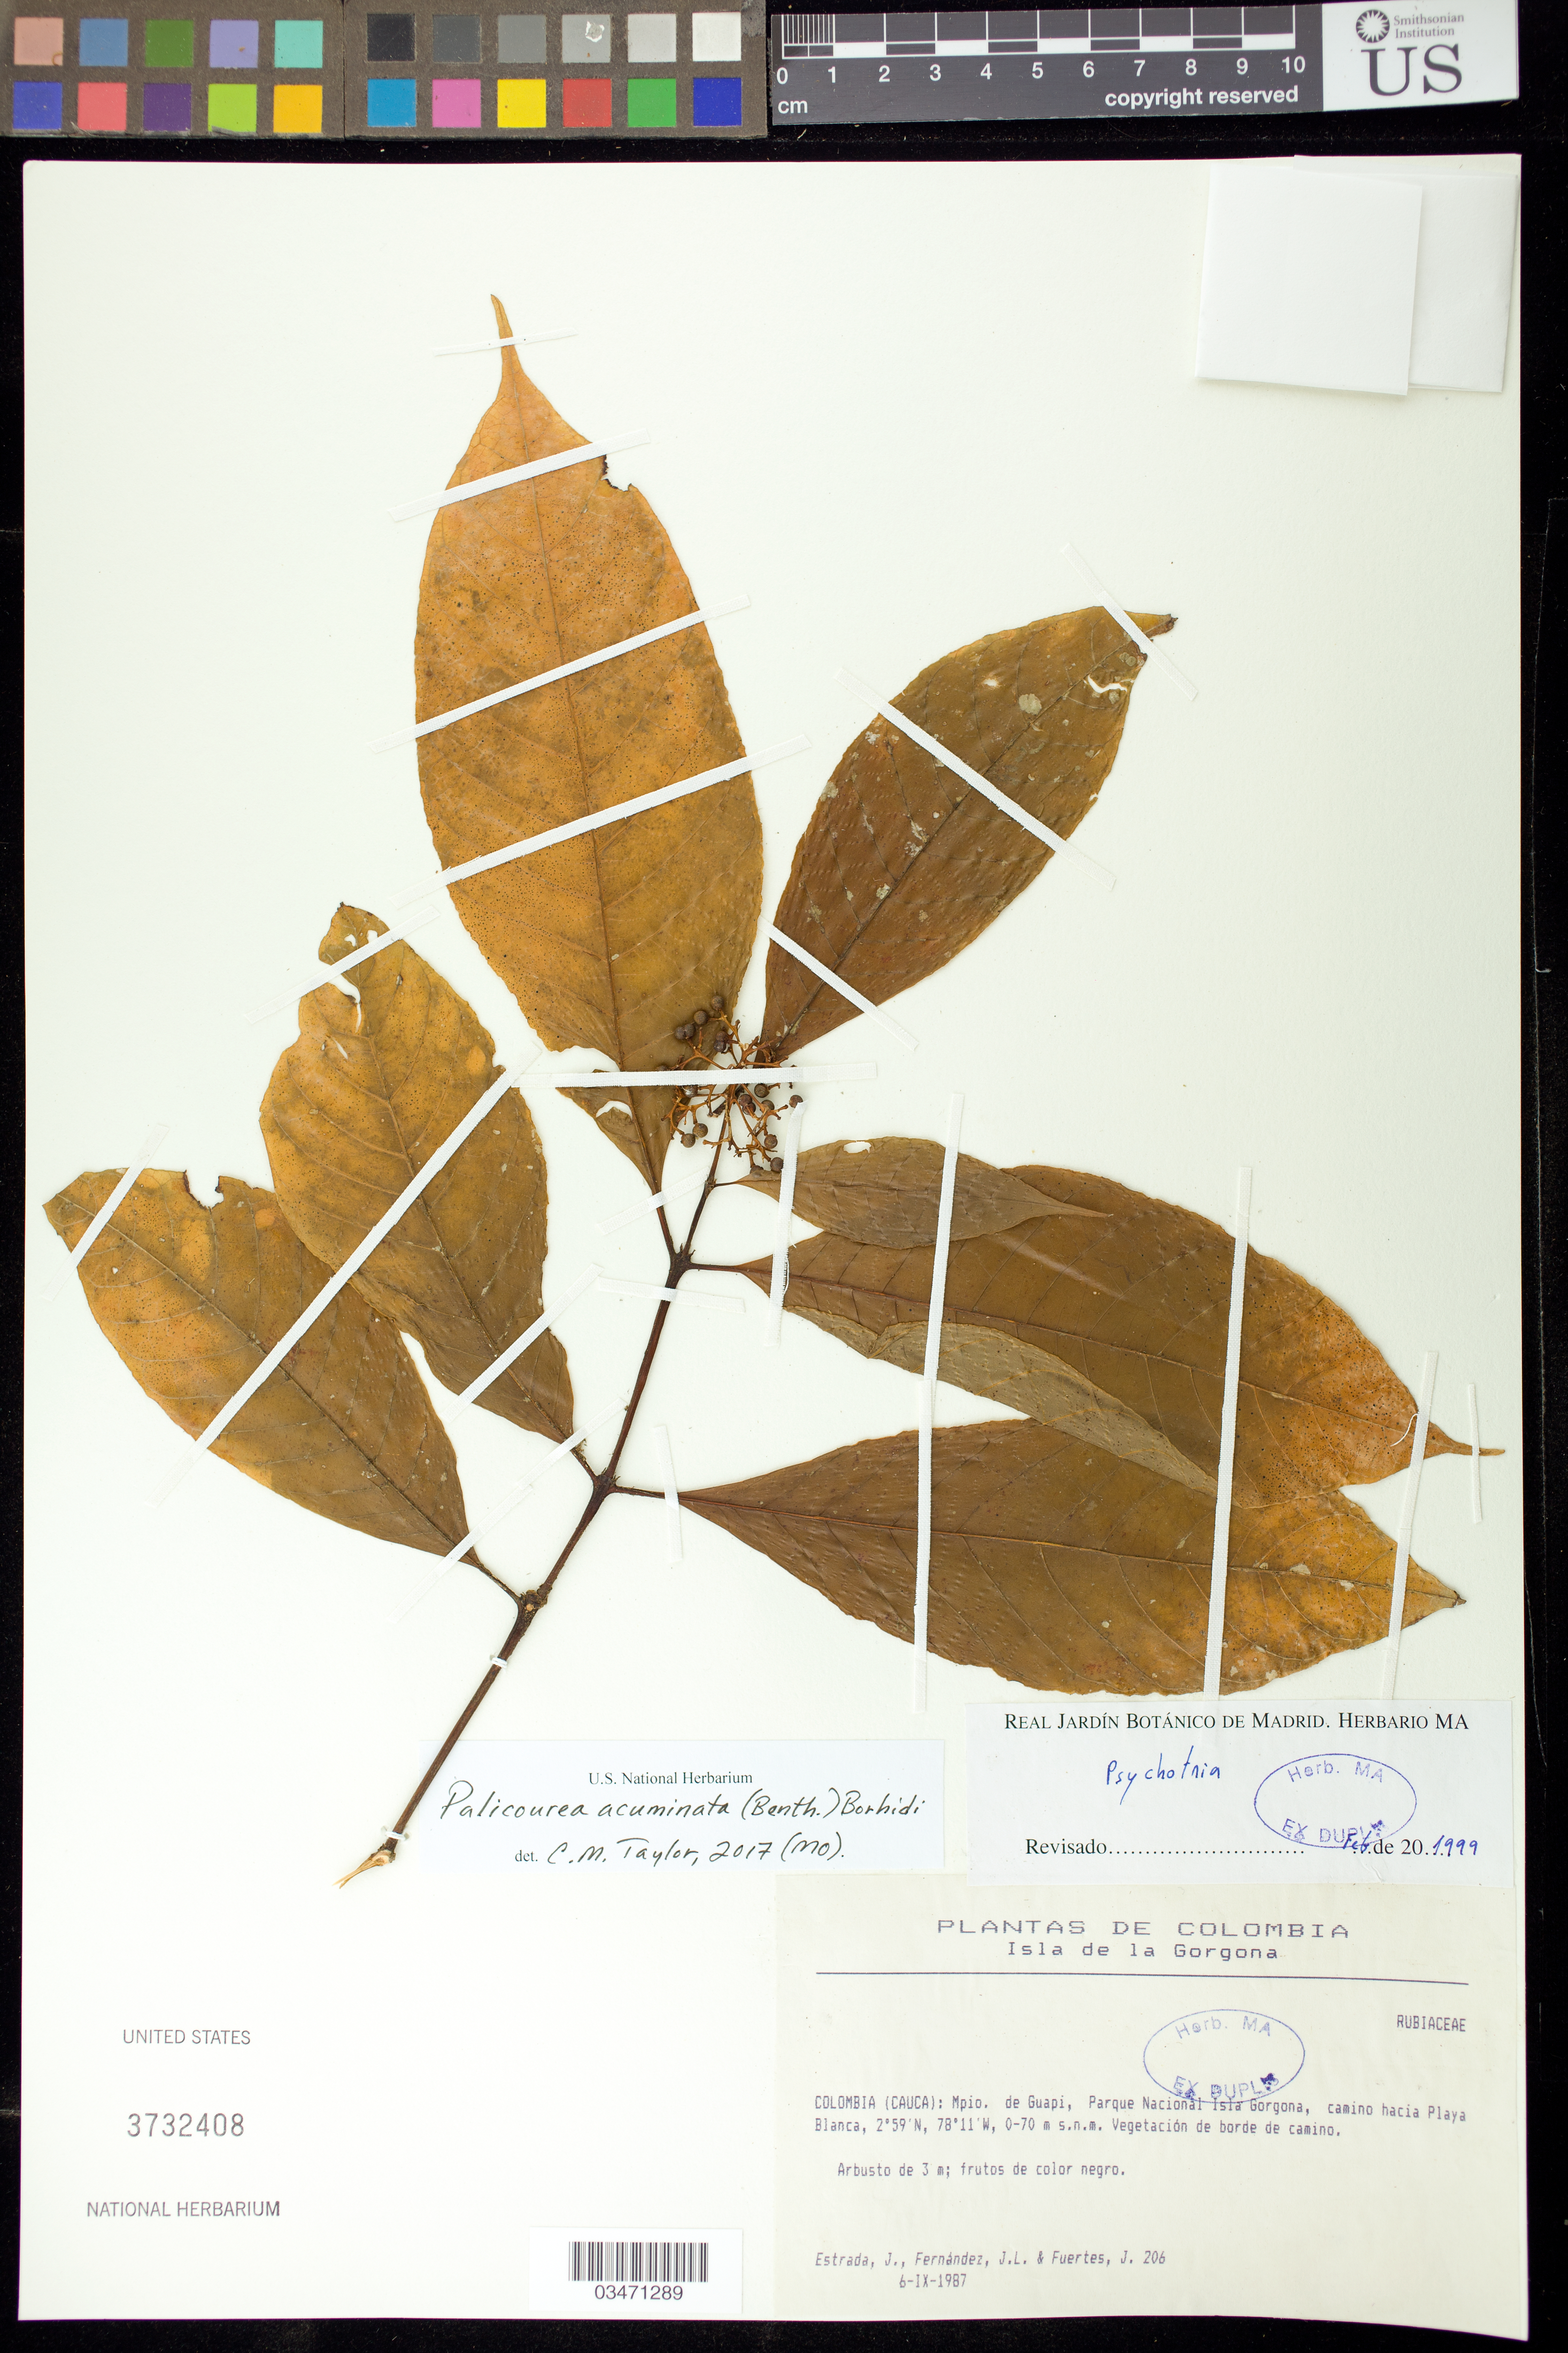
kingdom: Plantae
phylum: Tracheophyta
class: Magnoliopsida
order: Gentianales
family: Rubiaceae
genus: Palicourea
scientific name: Palicourea acuminata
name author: (Benth.) Borhidi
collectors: J. Estrada, J. Fernandez & J. Fuertes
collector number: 206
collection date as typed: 06-IX-1987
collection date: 1987-09-06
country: Colombia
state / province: Cauca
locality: Mpio. de Guapi, Parque Nacional Isla Gorgona, camino hacia Playa Blanca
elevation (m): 0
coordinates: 2 59 0 N, 78 11 0 W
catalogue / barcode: US 3732408